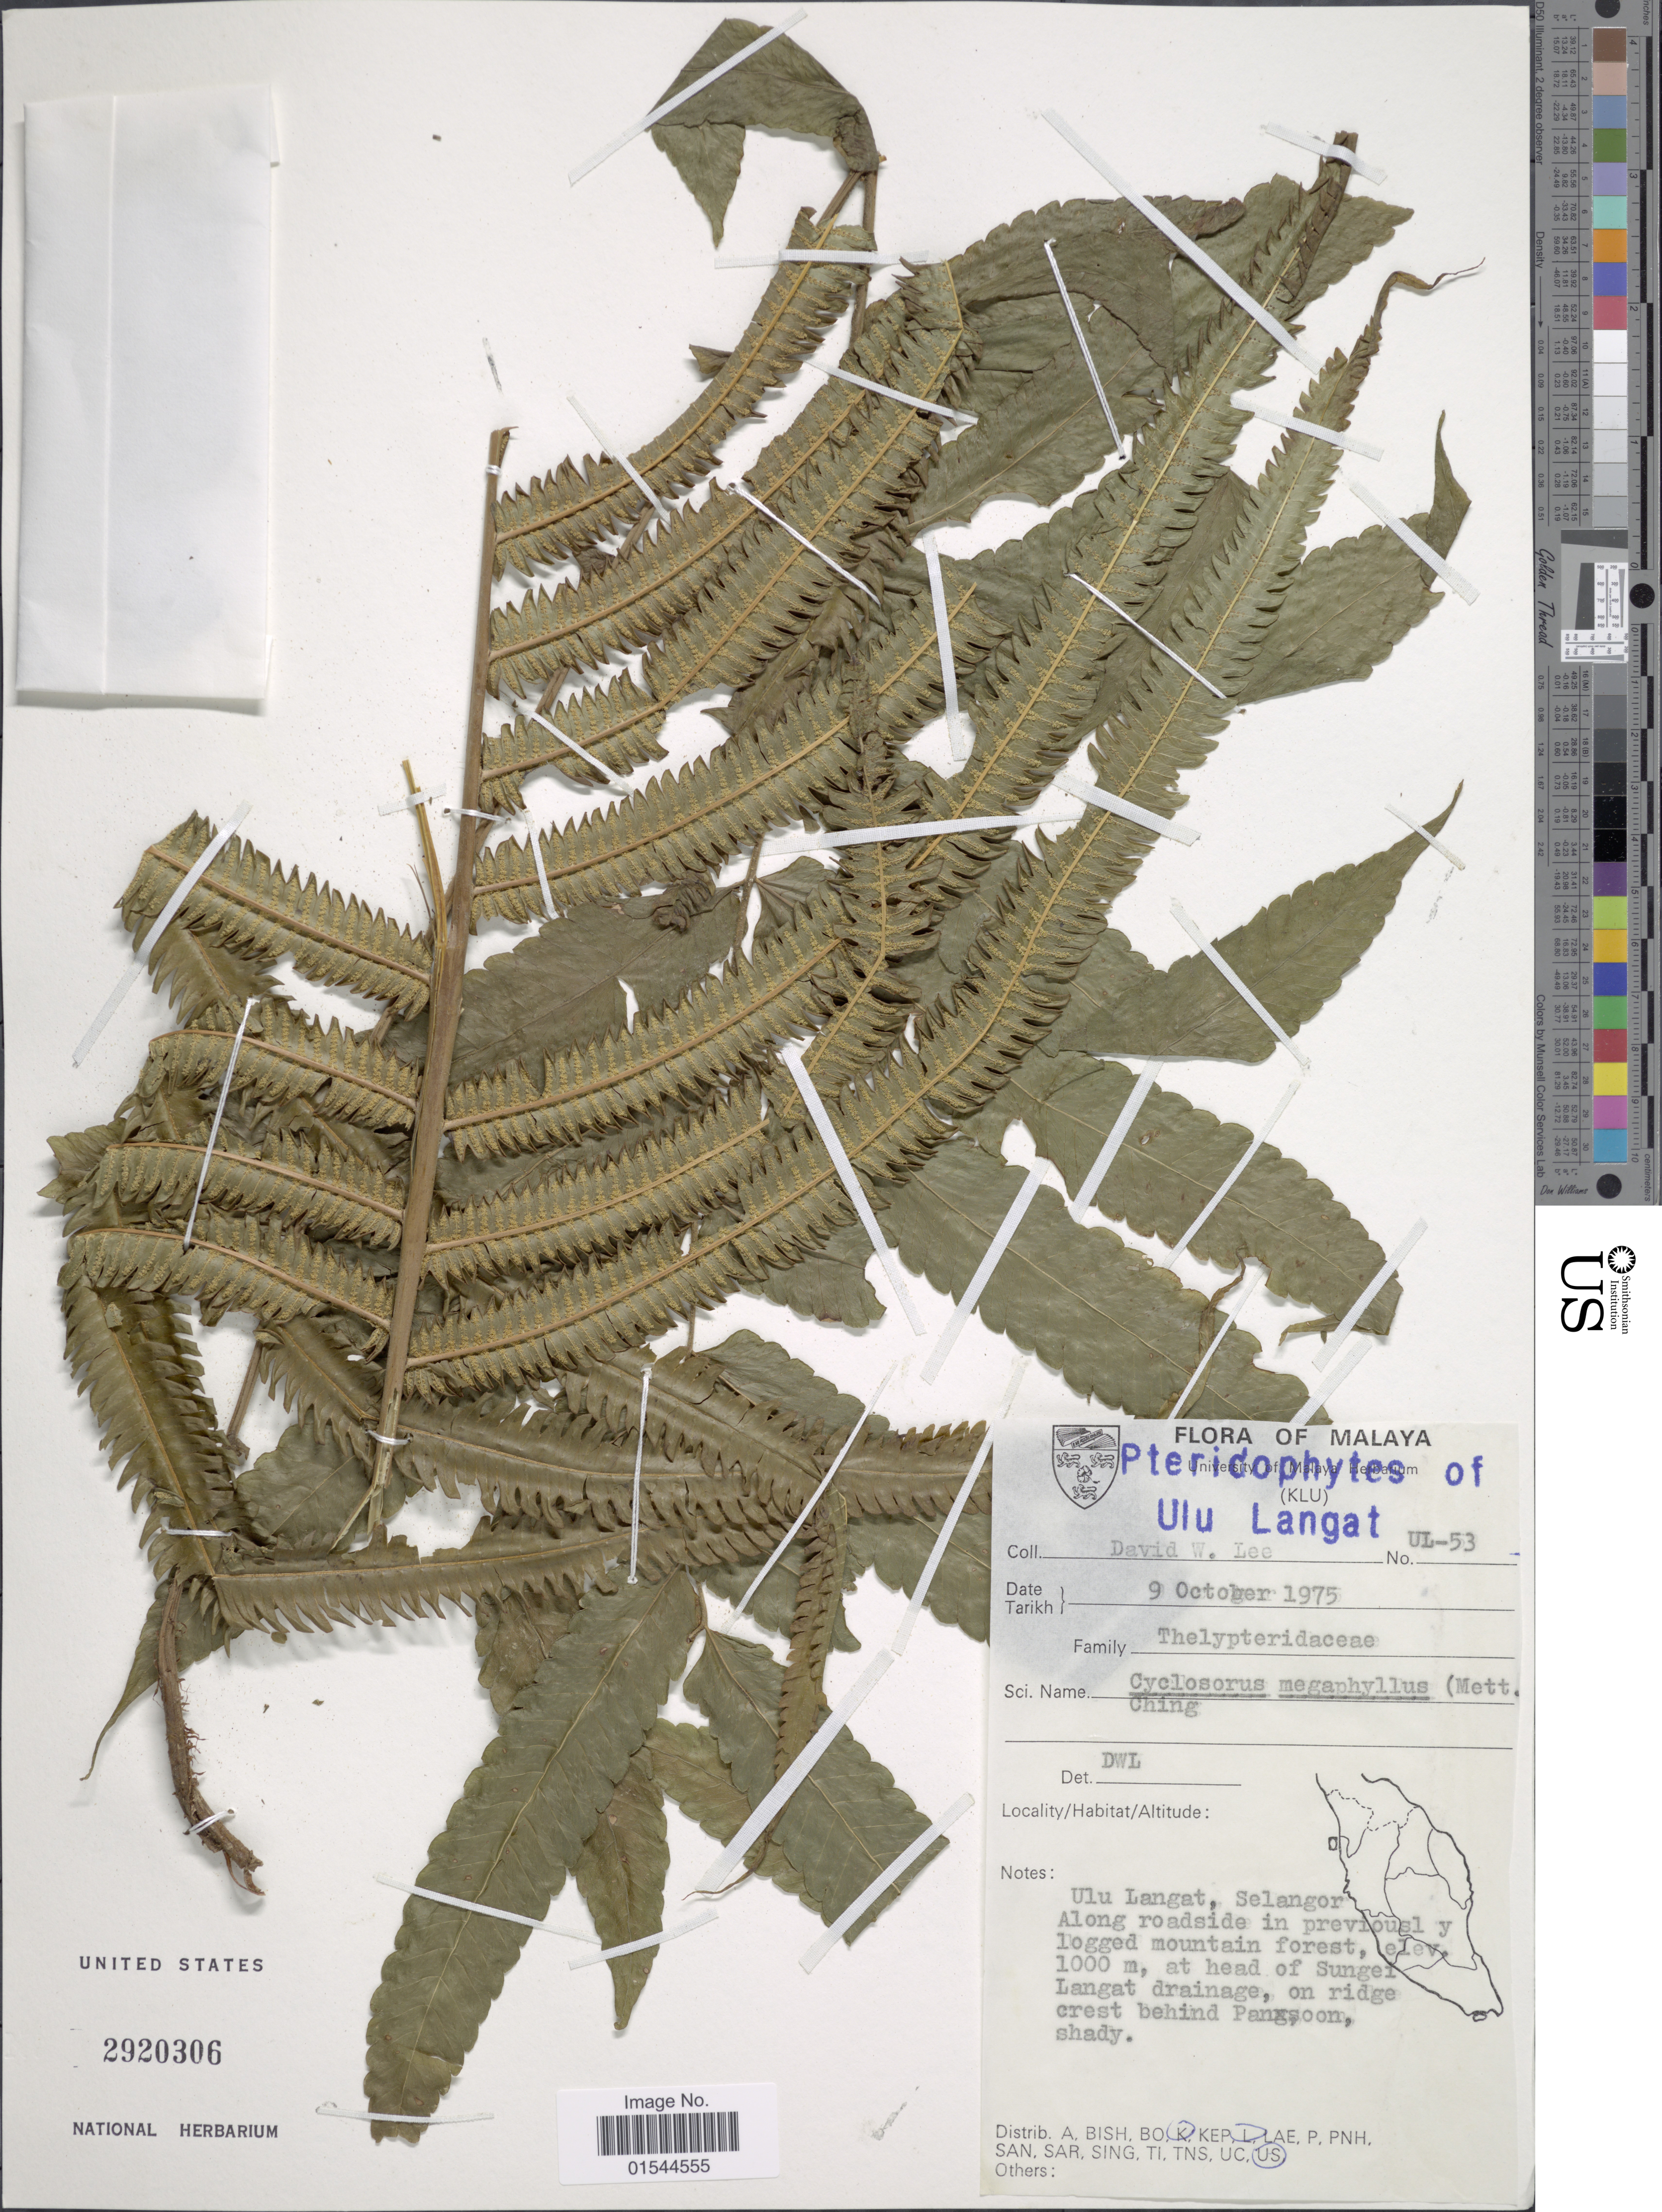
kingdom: Plantae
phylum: Tracheophyta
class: Polypodiopsida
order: Polypodiales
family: Thelypteridaceae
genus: Pneumatopteris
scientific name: Pneumatopteris pennigera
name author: (G. Forst.) Holttum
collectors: D. Lee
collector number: UL-53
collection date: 1975-10-09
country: Malaysia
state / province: Selangor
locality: Malaya, Ulu Langat, Selangor, along roadside in previously logged mountain forest, at head of Sungei Langat drainage, on ridge crest behind Pangsoon [interpreted]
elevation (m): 1000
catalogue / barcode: US 2920306